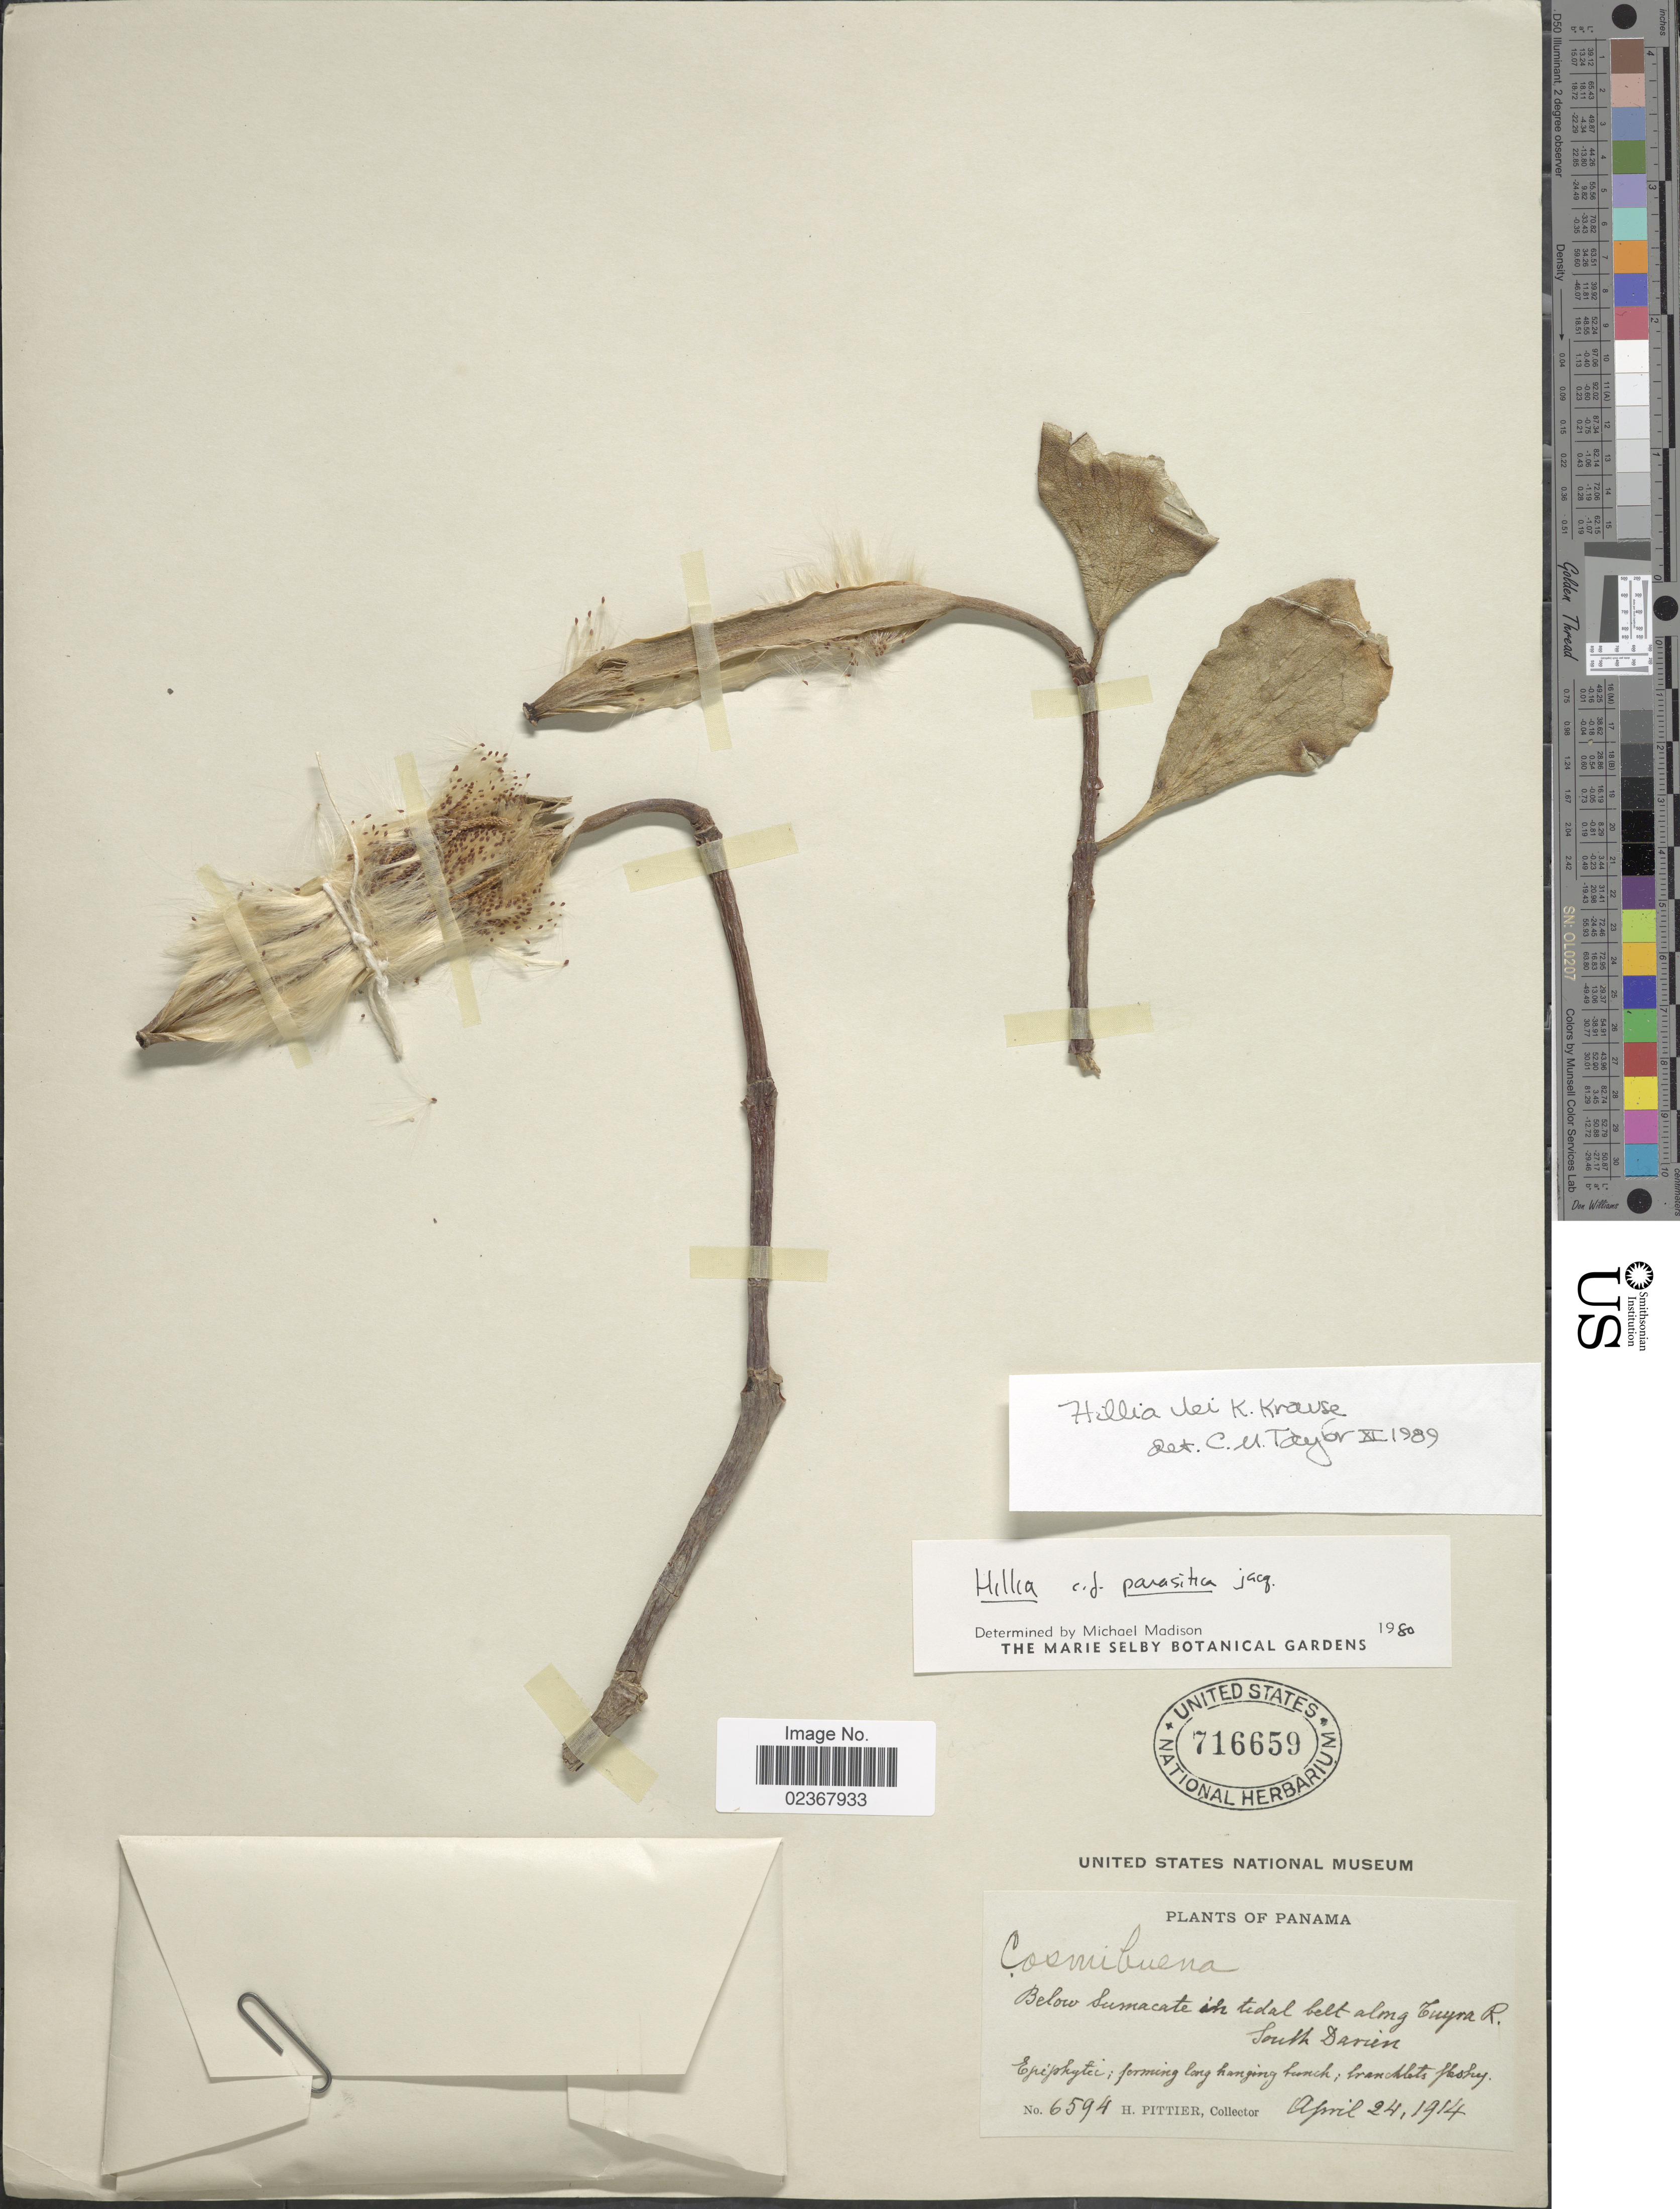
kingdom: Plantae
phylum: Tracheophyta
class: Magnoliopsida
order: Gentianales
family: Rubiaceae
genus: Hillia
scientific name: Hillia ulei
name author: K. Schum.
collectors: H. F. Pittier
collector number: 6594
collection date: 1914-04-24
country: Panama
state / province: Darién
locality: Below Sumacate in ridal belt along Cuyra R. South Darien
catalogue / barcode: US 716659